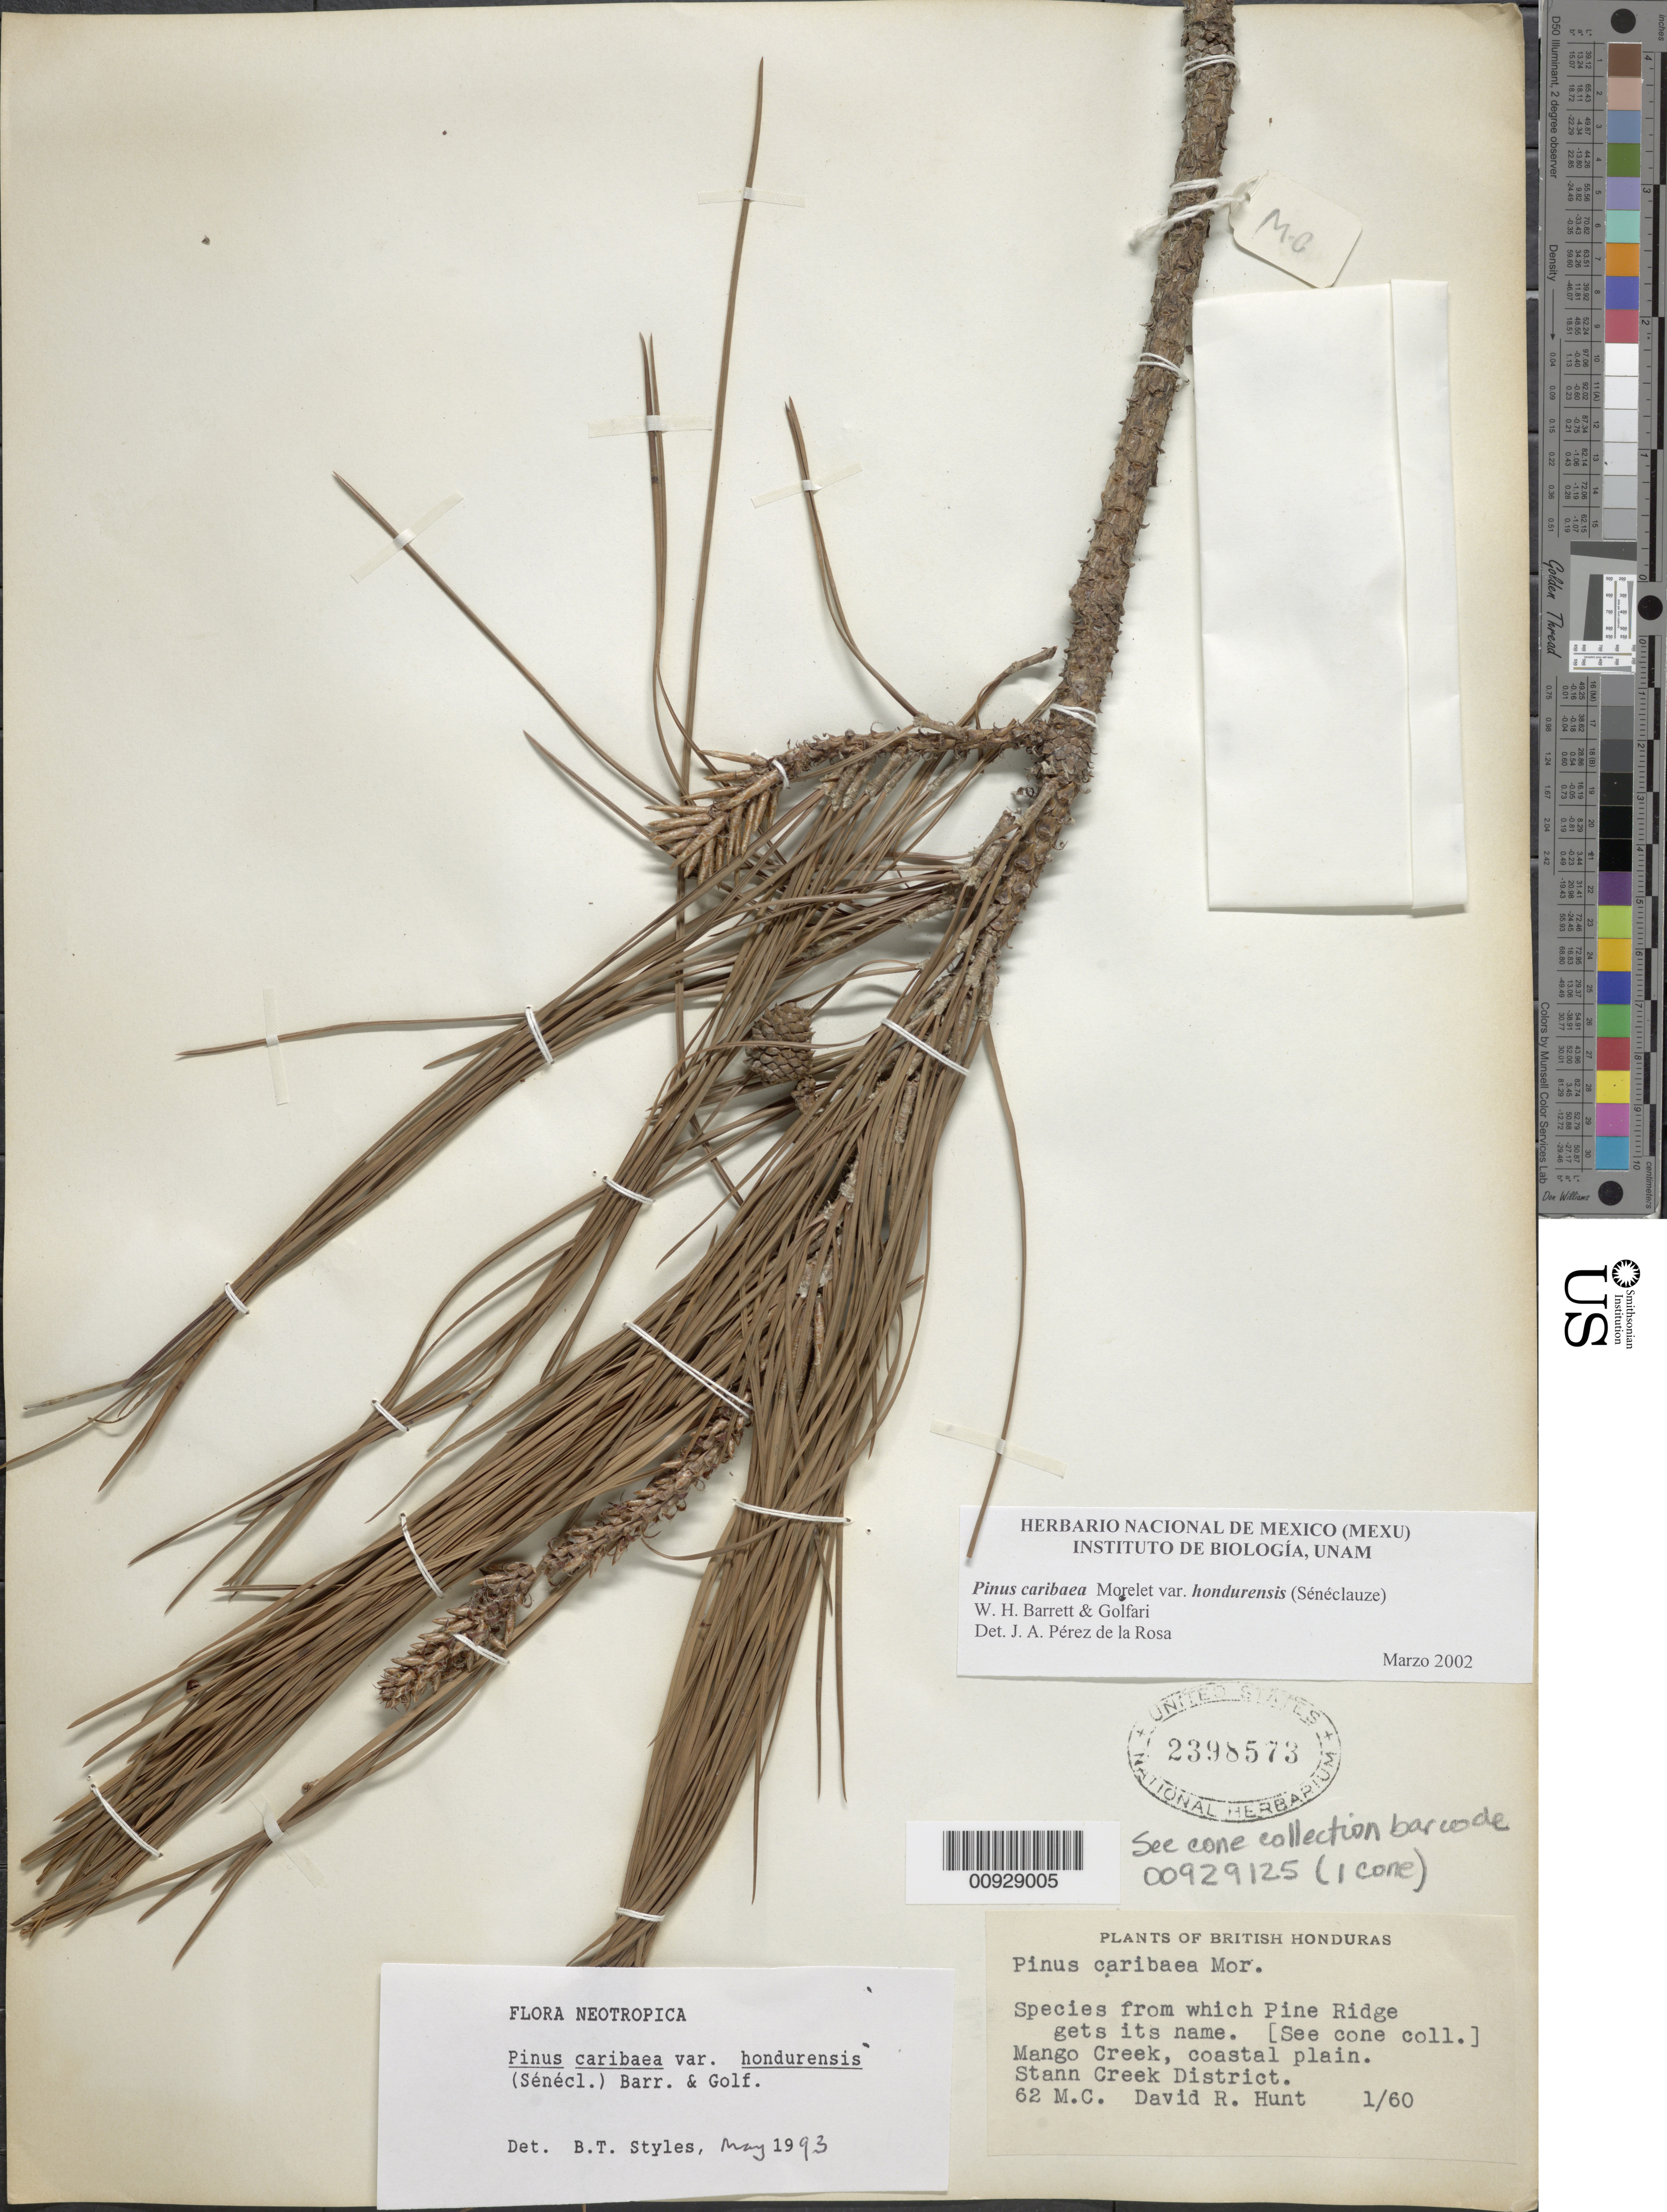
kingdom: Plantae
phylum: Tracheophyta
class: Pinopsida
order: Pinales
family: Pinaceae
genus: Pinus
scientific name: Pinus caribaea var. hondurensis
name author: (Sénécl.) W.H.G. Barrett & Golfari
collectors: D. R. Hunt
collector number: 62 M.C.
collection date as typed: Jan 1960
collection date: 1960-01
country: Belize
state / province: Stann Creek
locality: Mango Creek.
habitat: Coastal plain.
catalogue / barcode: US 2398573